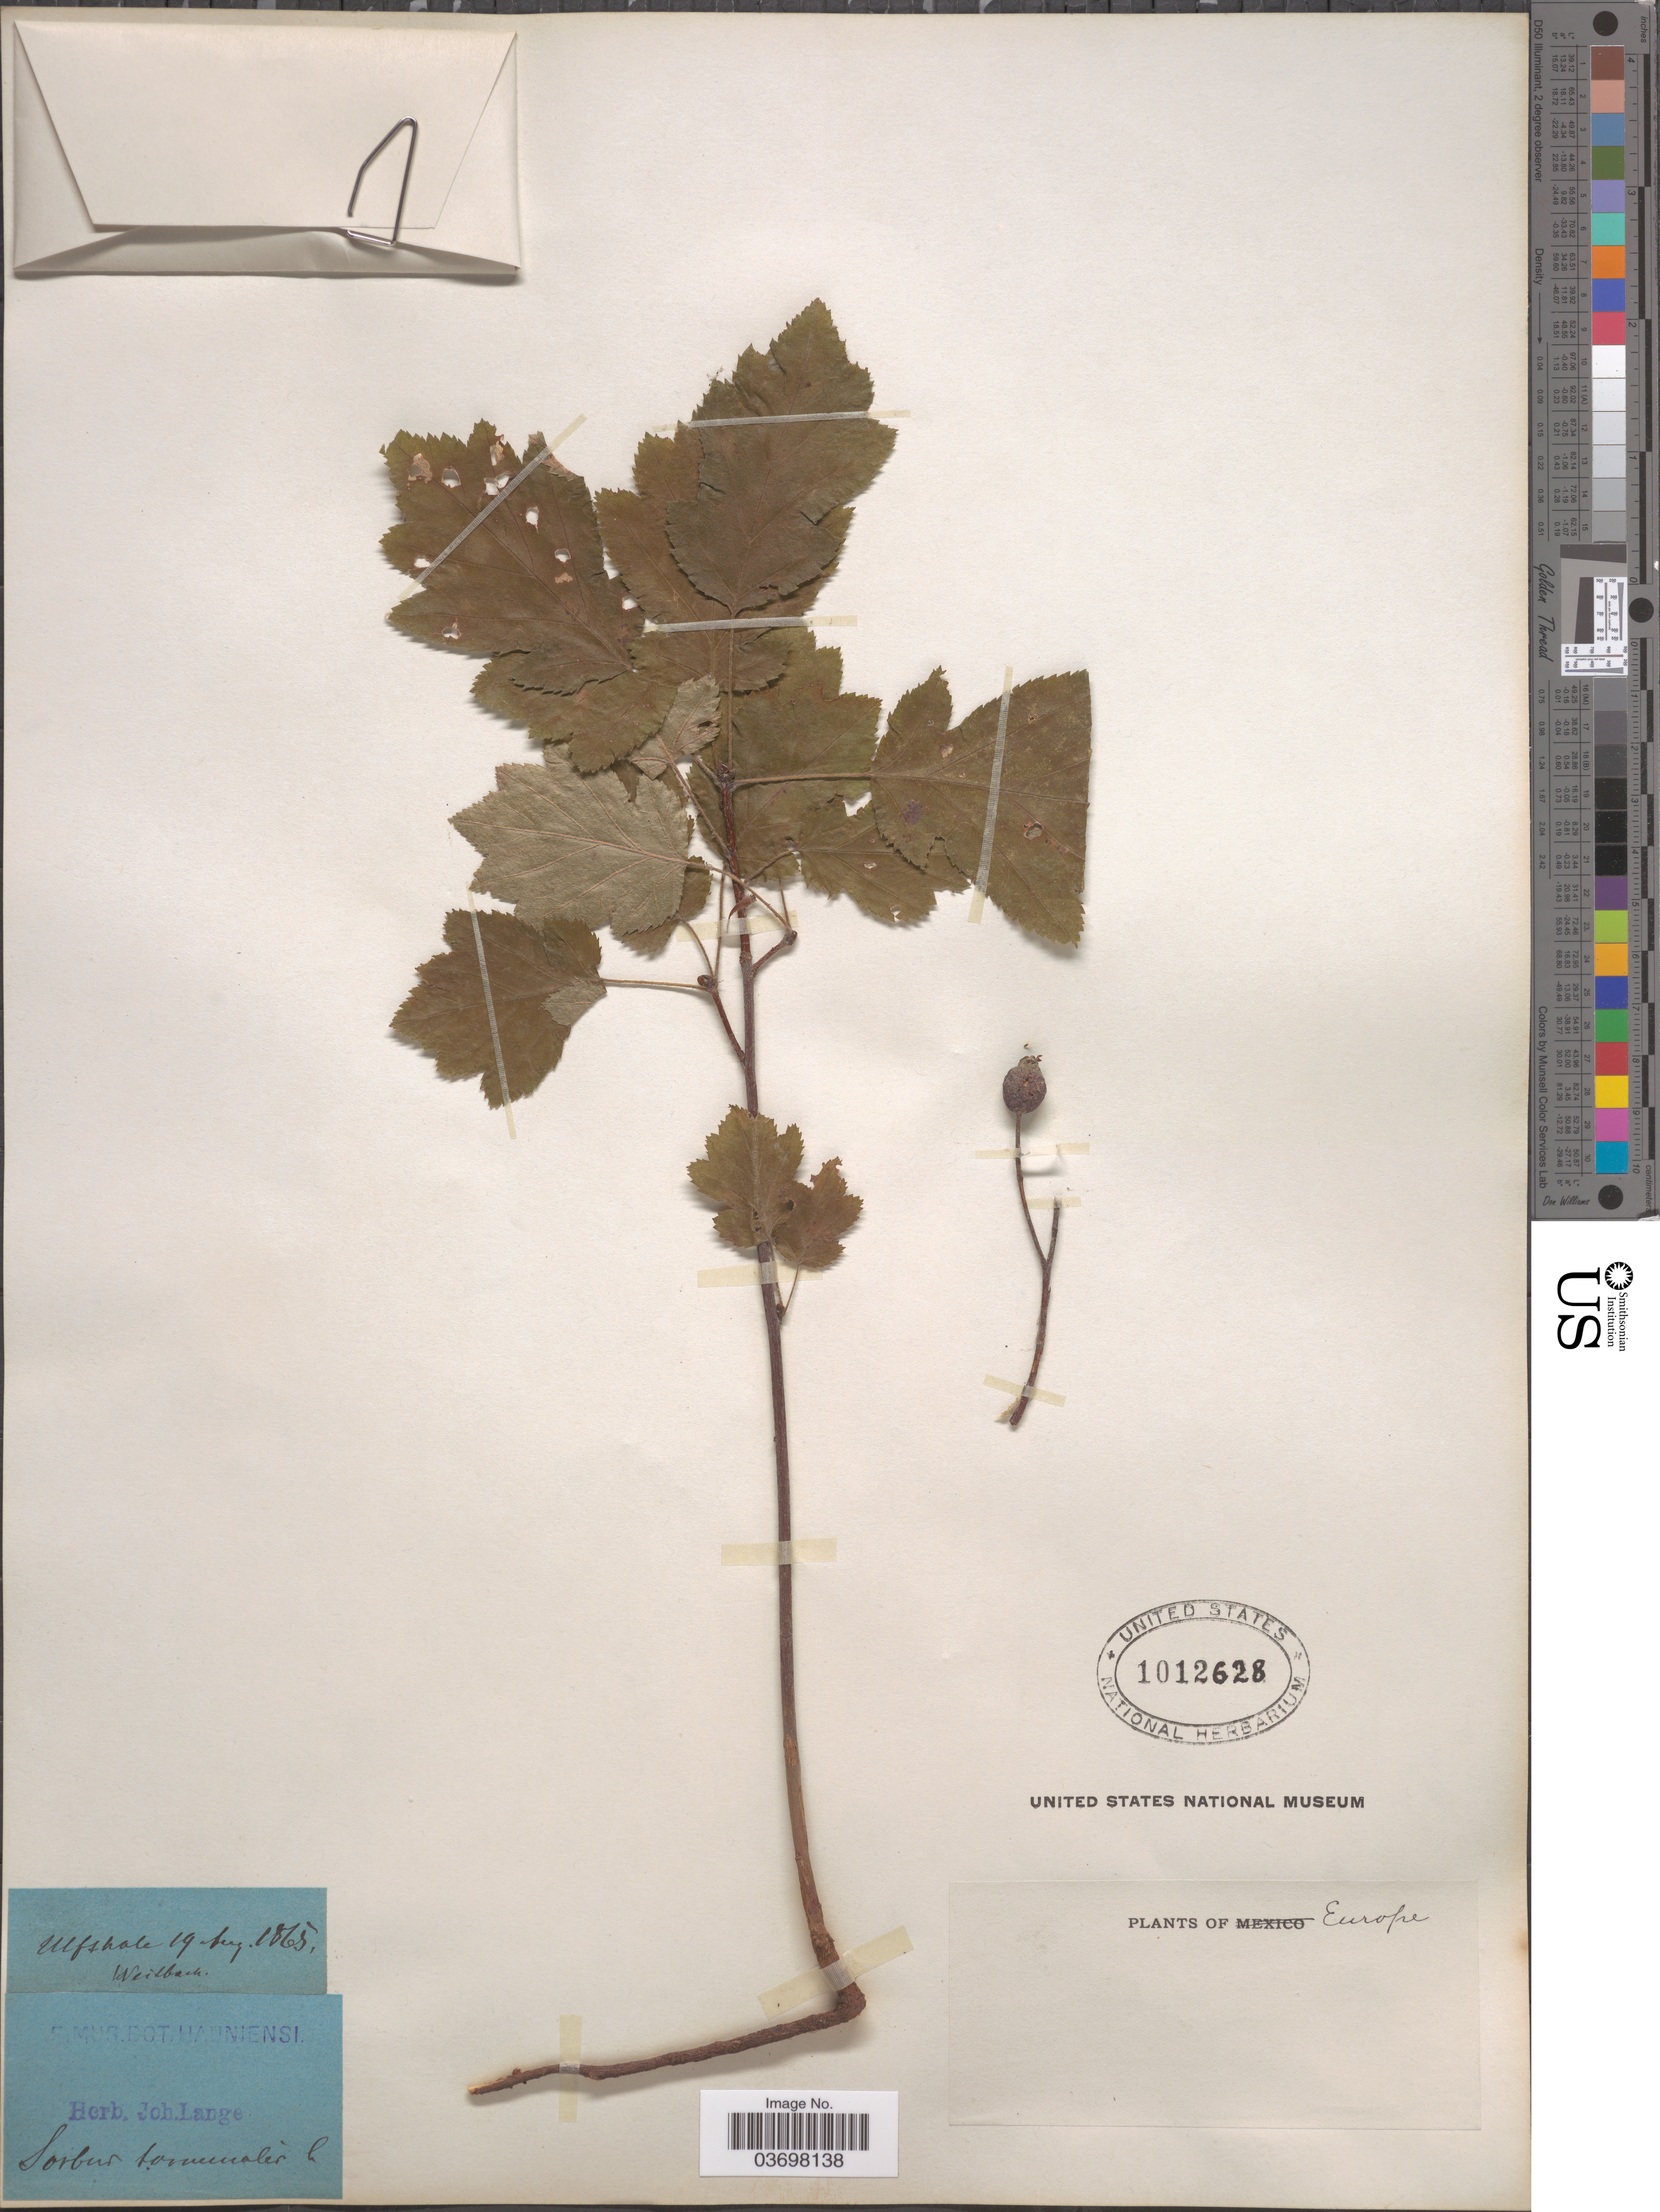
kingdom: Plantae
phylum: Tracheophyta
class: Magnoliopsida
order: Rosales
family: Rosaceae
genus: Sorbus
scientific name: Sorbus torminalis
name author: (L.) Crantz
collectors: ex herb. Joh. Lange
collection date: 1865-08-19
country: Germany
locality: Ulfshale [interpreted] Weilbach. Europe.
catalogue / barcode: US 1012628